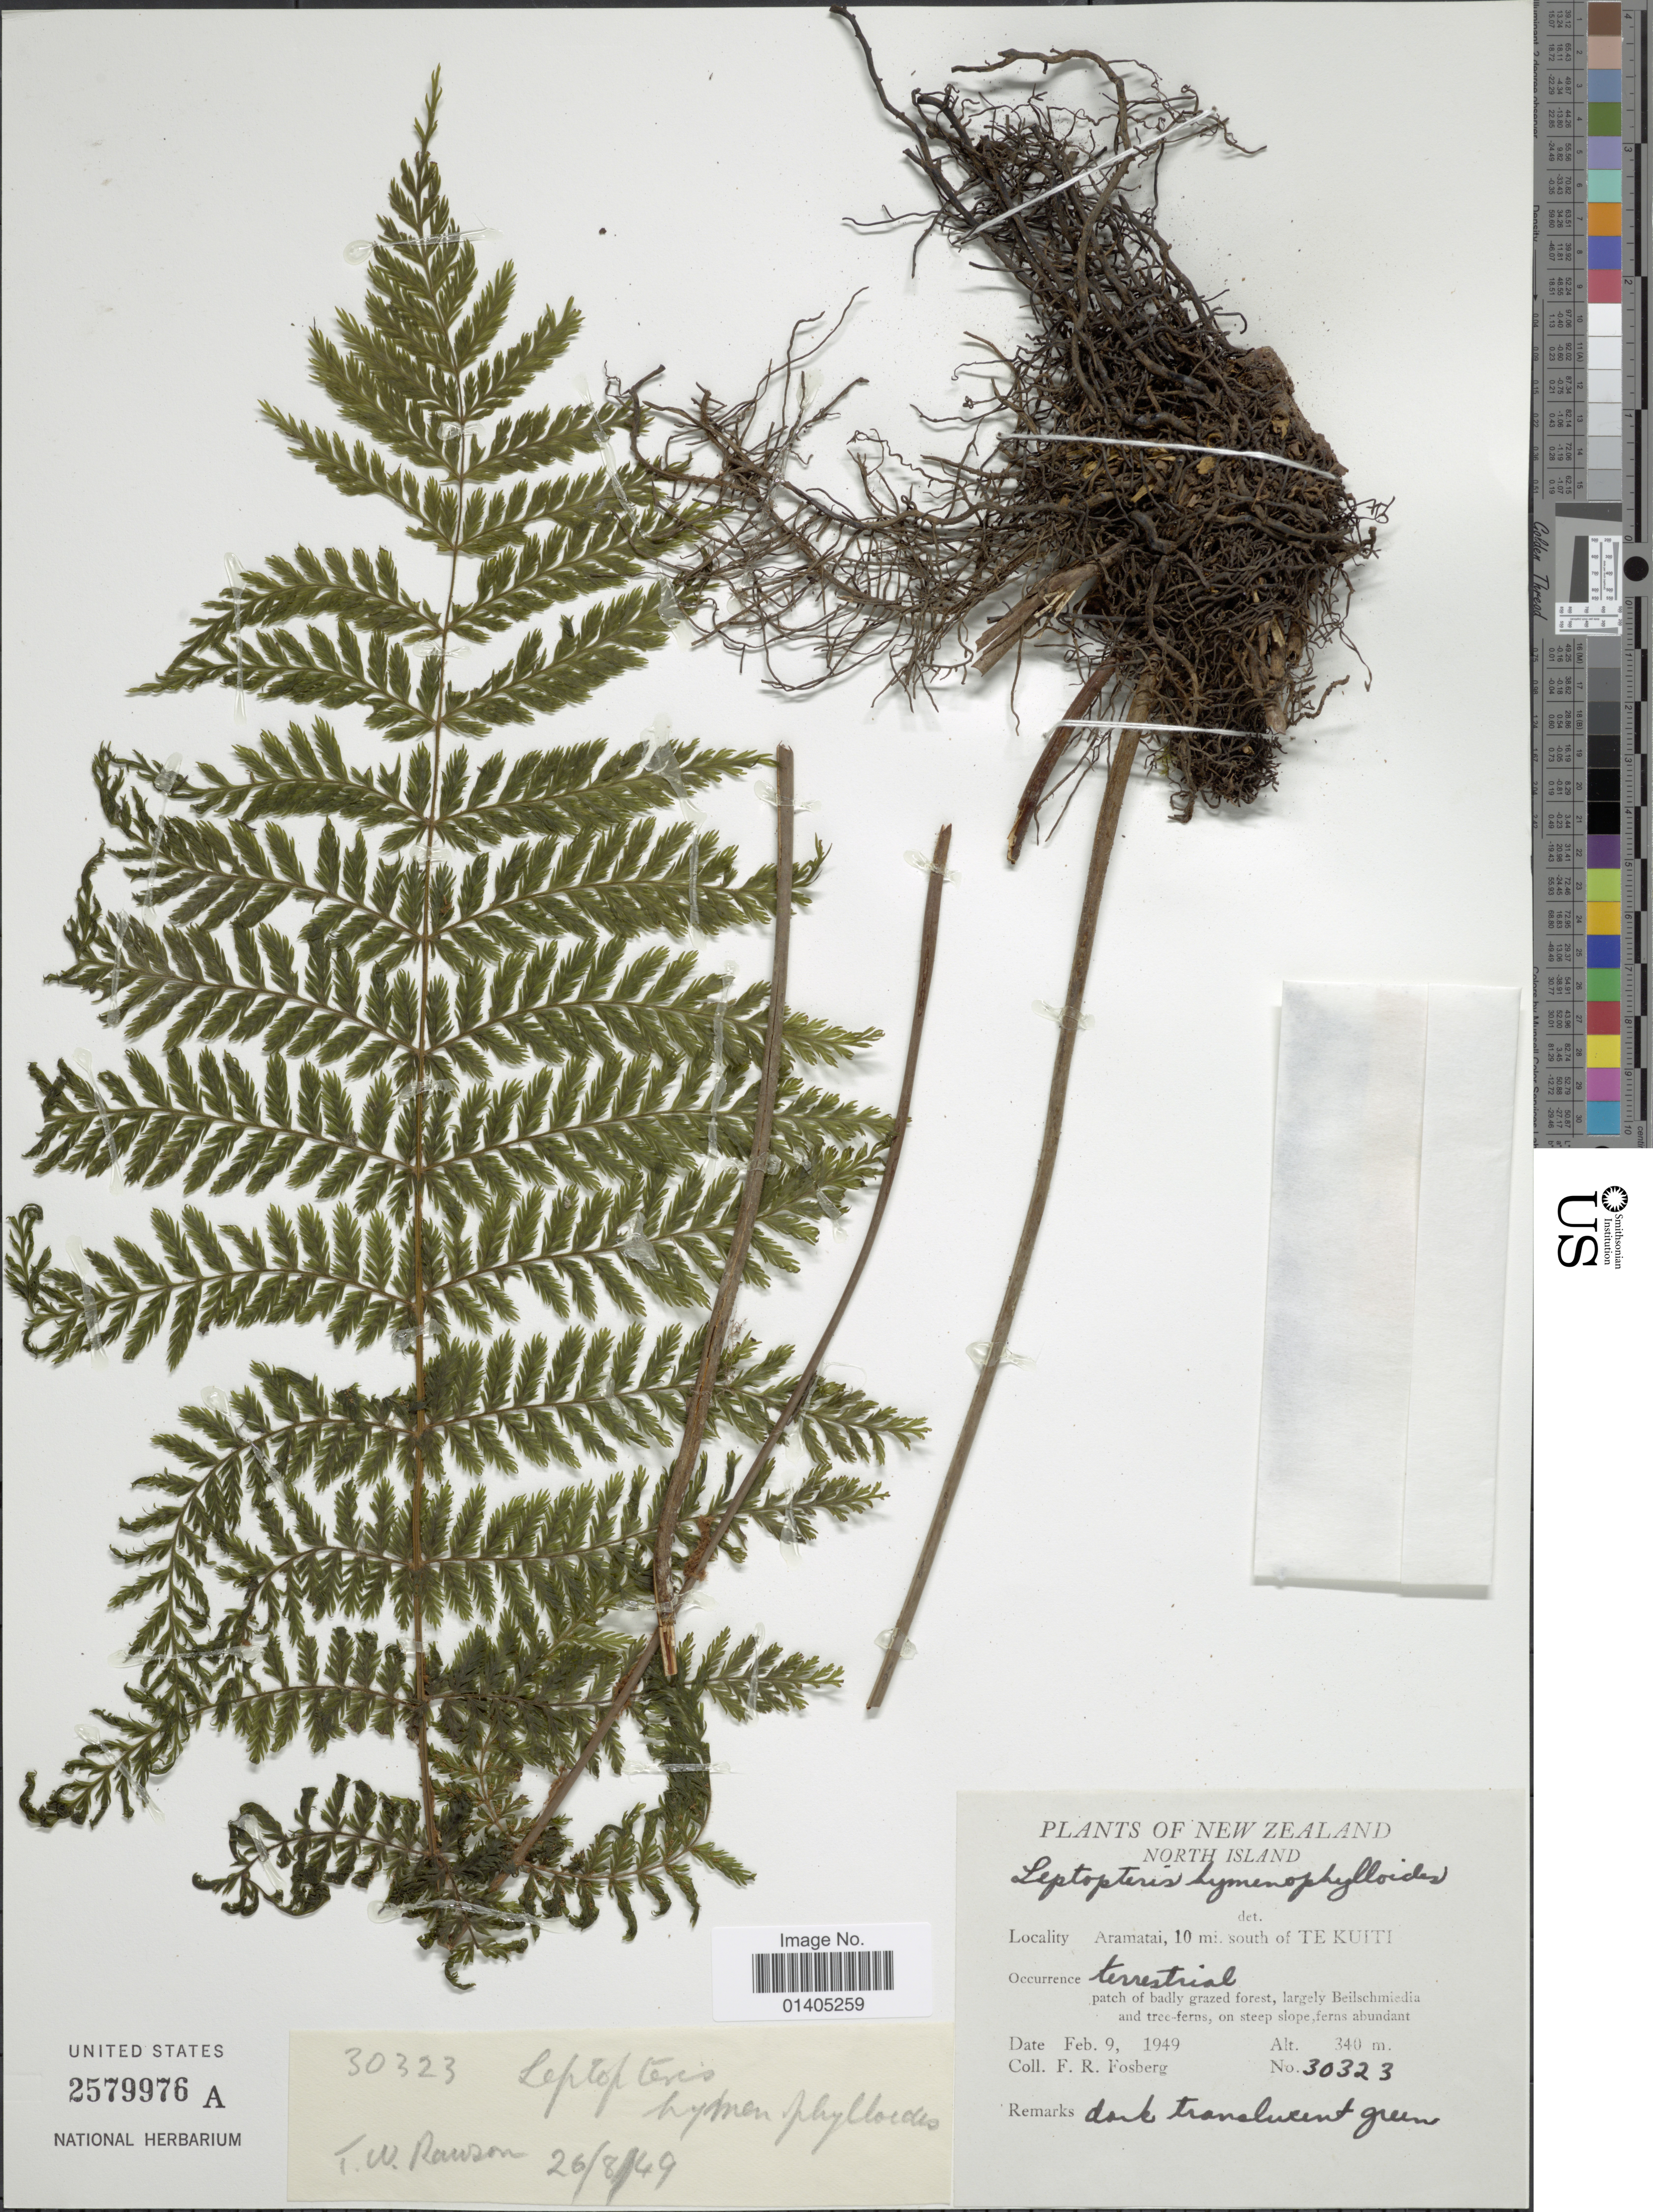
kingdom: Plantae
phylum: Tracheophyta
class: Polypodiopsida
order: Osmundales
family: Osmundaceae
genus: Leptopteris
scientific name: Leptopteris hymenophylloides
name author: (A. Rich.) C. Presl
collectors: F. R. Fosberg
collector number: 30323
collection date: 1949-02-09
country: New Zealand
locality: North Island, Aramatai, 10 mi south of Te Kuiti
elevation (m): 340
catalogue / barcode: US 2579976A